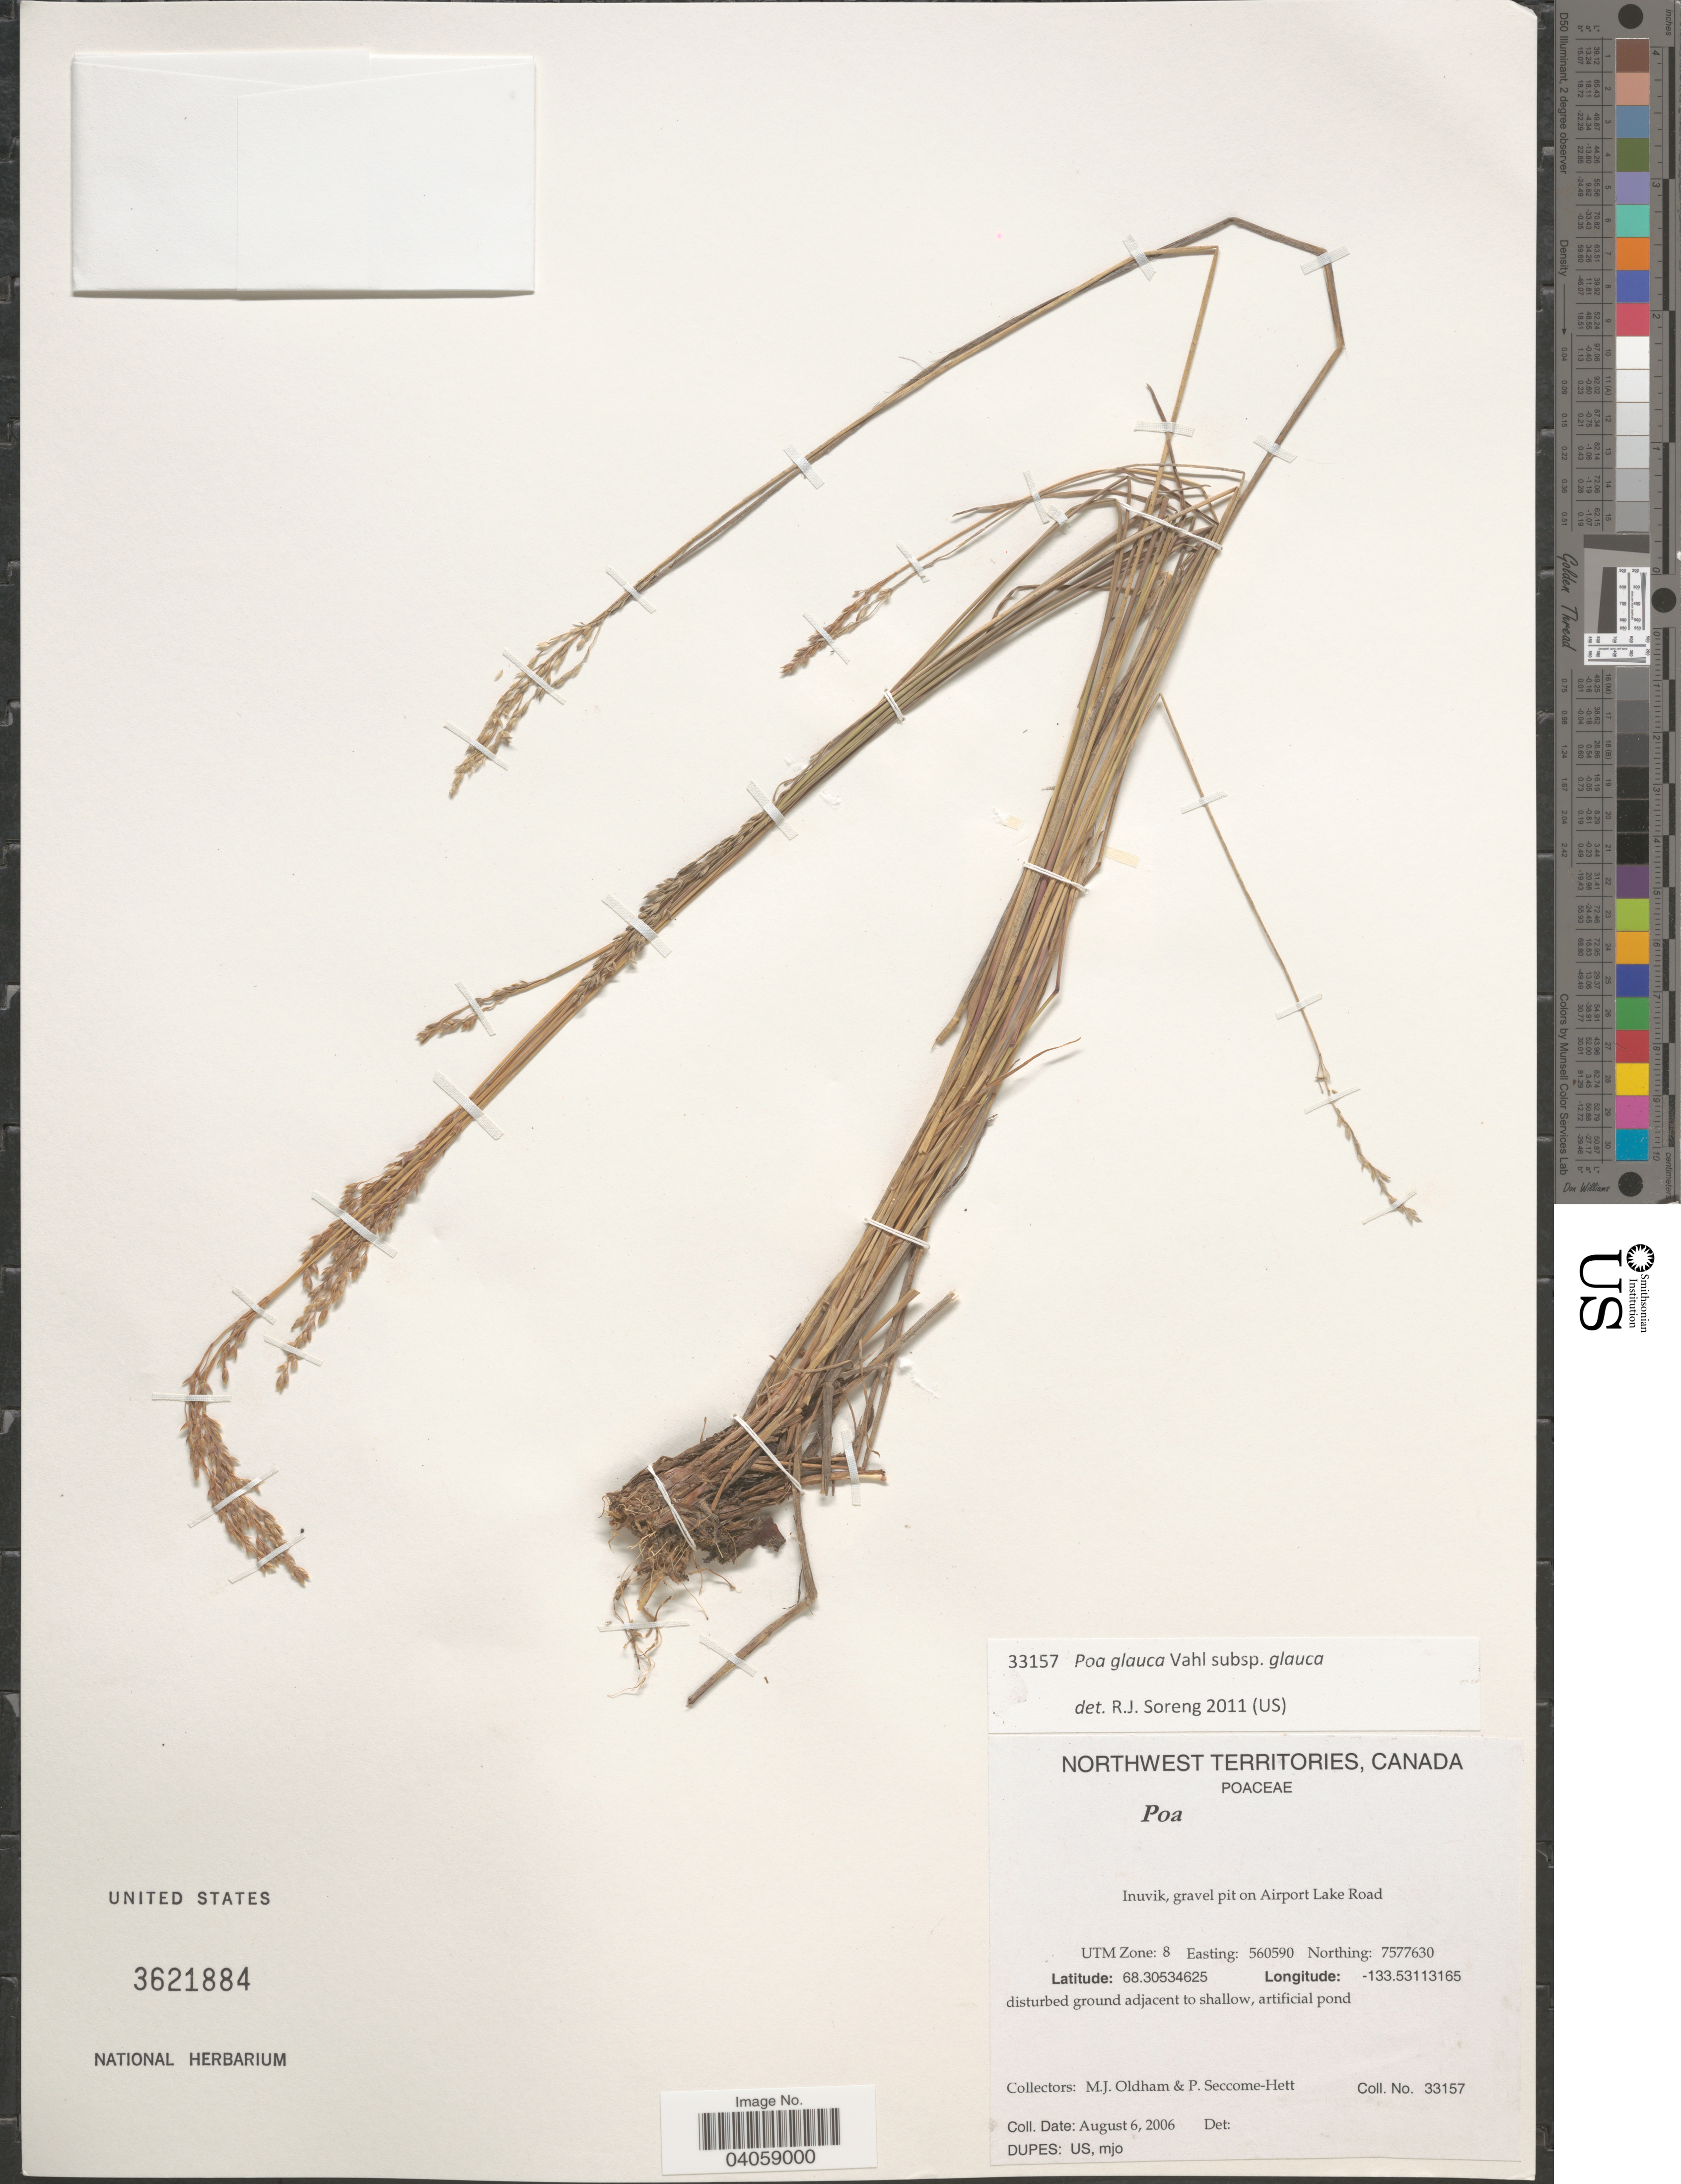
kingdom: Plantae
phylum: Tracheophyta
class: Liliopsida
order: Poales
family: Poaceae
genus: Poa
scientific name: Poa glauca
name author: Vahl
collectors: M. Oldham & P. Seccome-Hett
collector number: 33157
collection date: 2006-08-06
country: Canada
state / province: Northwest Territories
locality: Inuvik, gravel pit on Airport Lake Road. UTM Zone: 8. Easting: 560590 Northing: 7577630.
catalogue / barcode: US 3621884